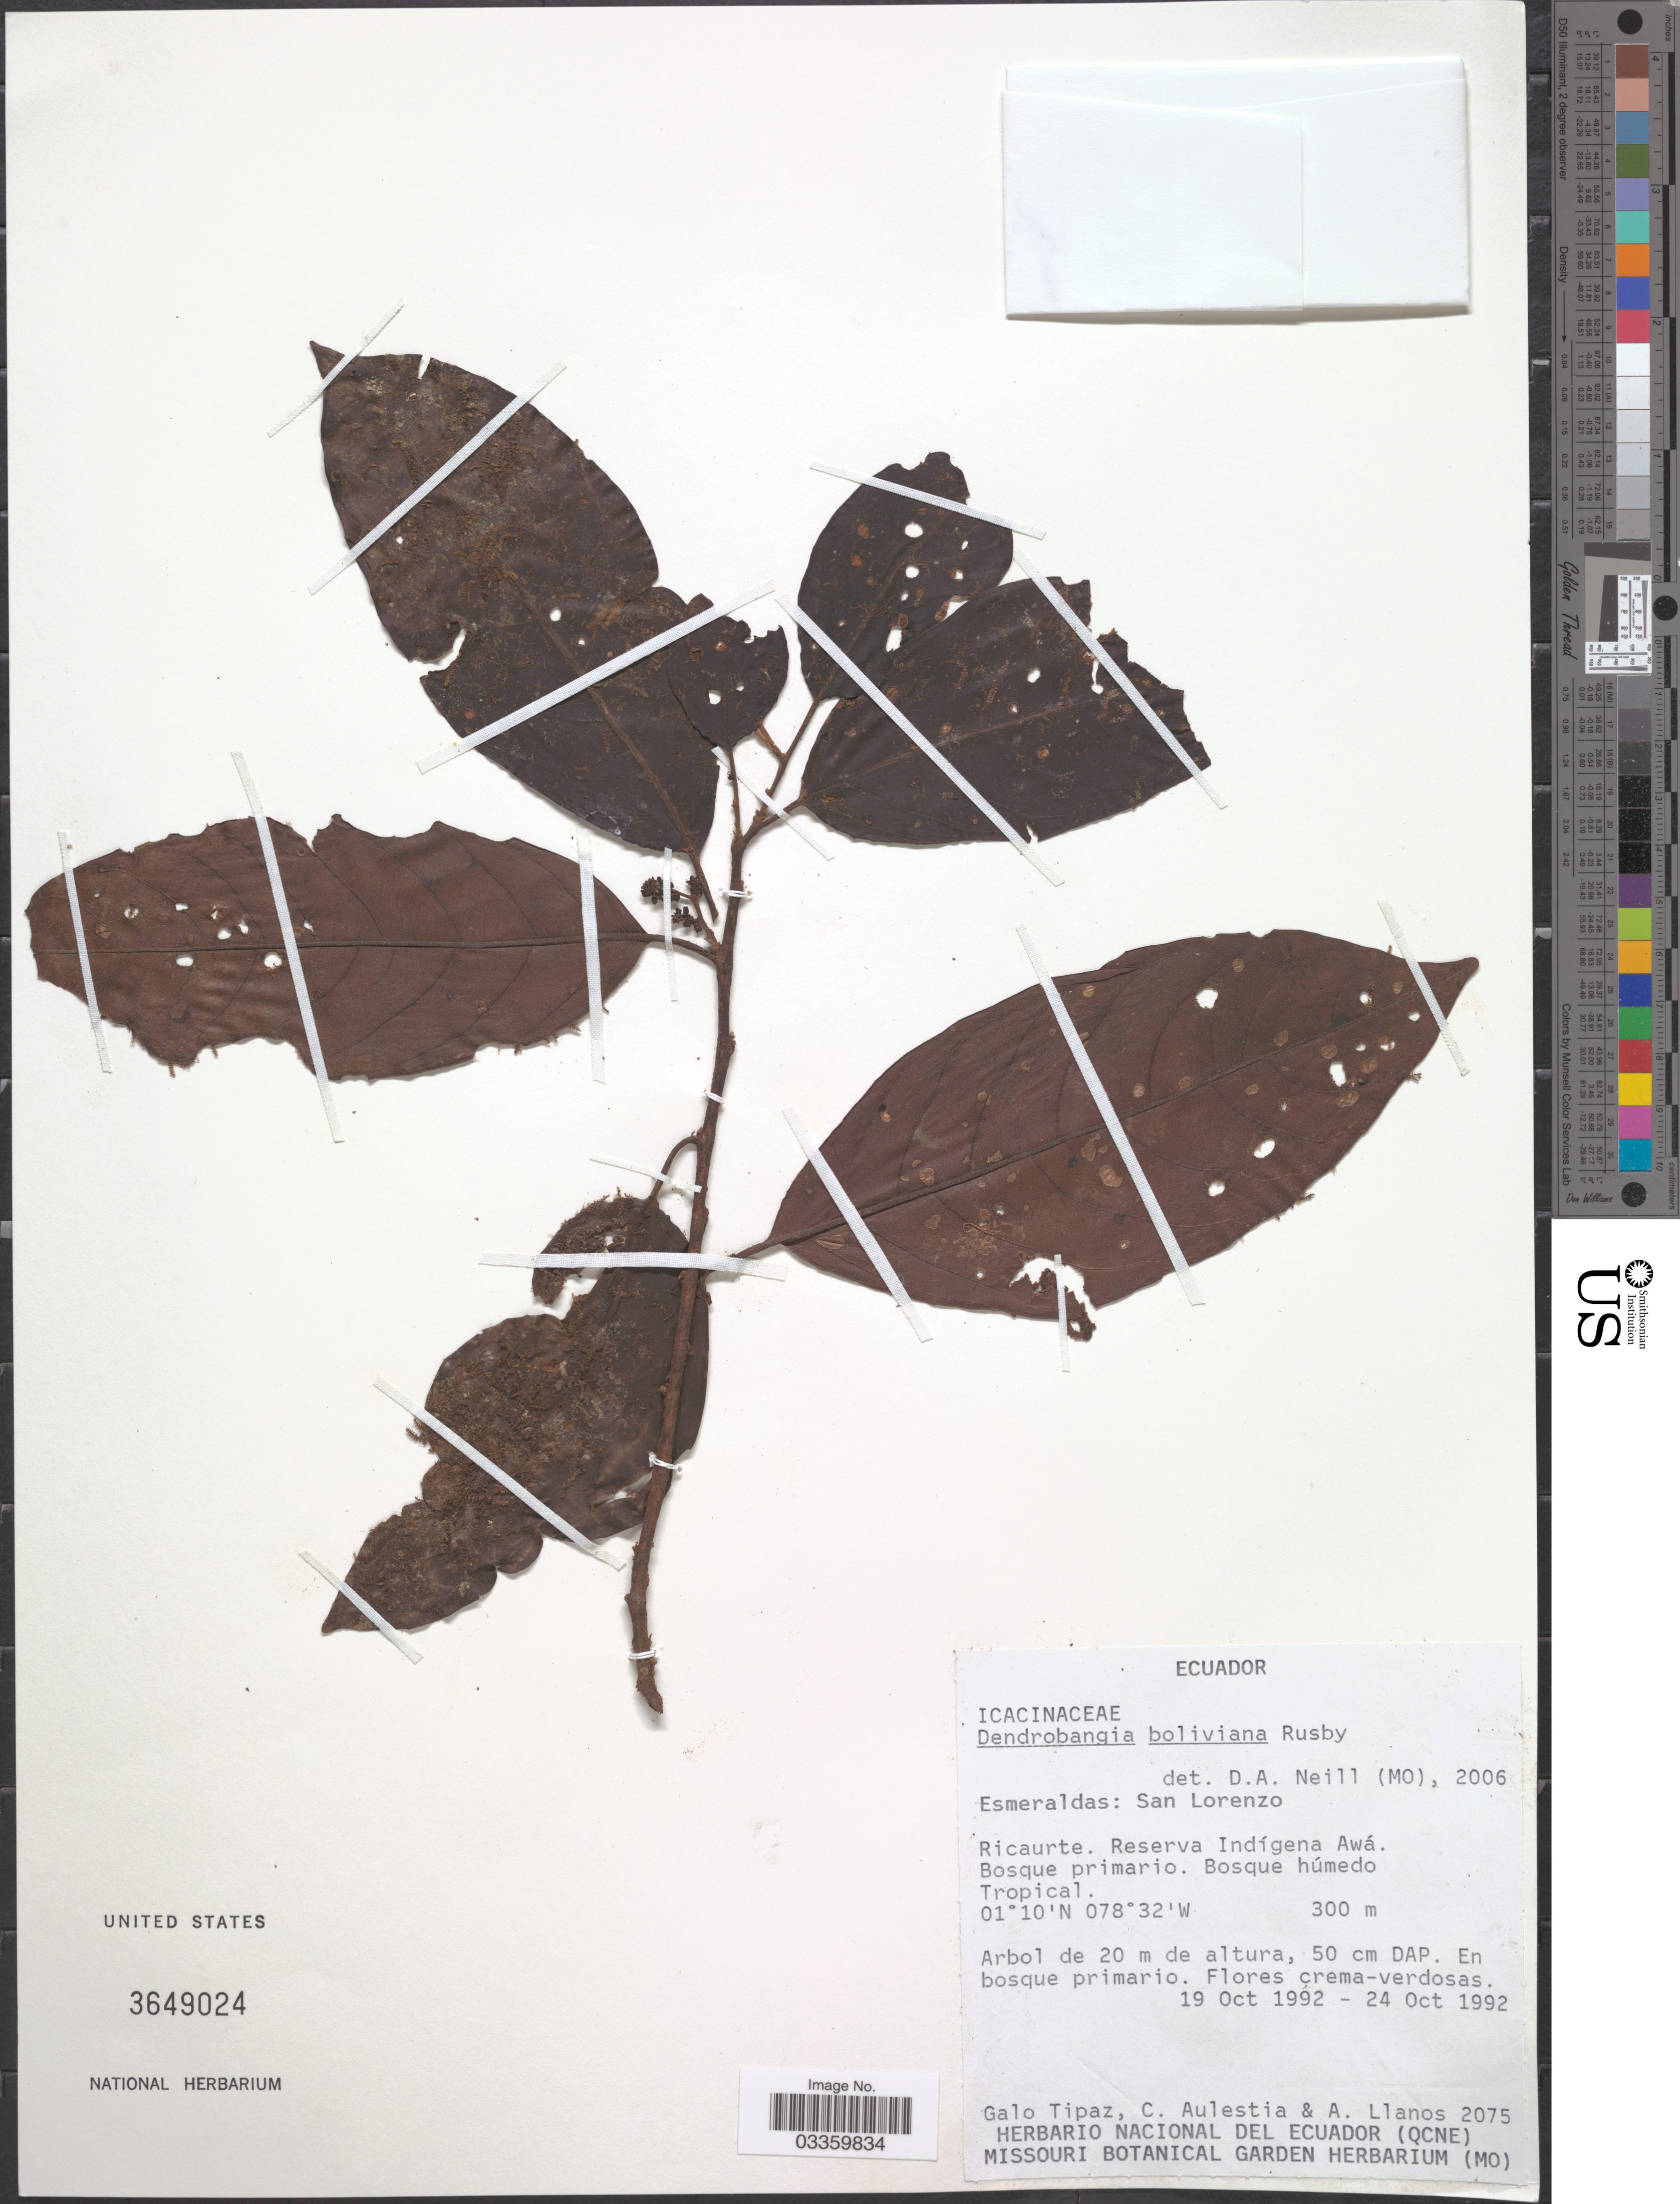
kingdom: Plantae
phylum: Tracheophyta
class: Magnoliopsida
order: Metteniusales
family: Metteniusaceae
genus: Dendrobangia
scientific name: Dendrobangia boliviana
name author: Rusby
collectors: G. Tipaz, C. Aulestia & A. Llanos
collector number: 2075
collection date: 1992-10-19/1992-10-24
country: Ecuador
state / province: Esmeraldas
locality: San Lorenzo. Ricaurte. Reserva Indígena Awá.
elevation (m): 300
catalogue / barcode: US 3649024